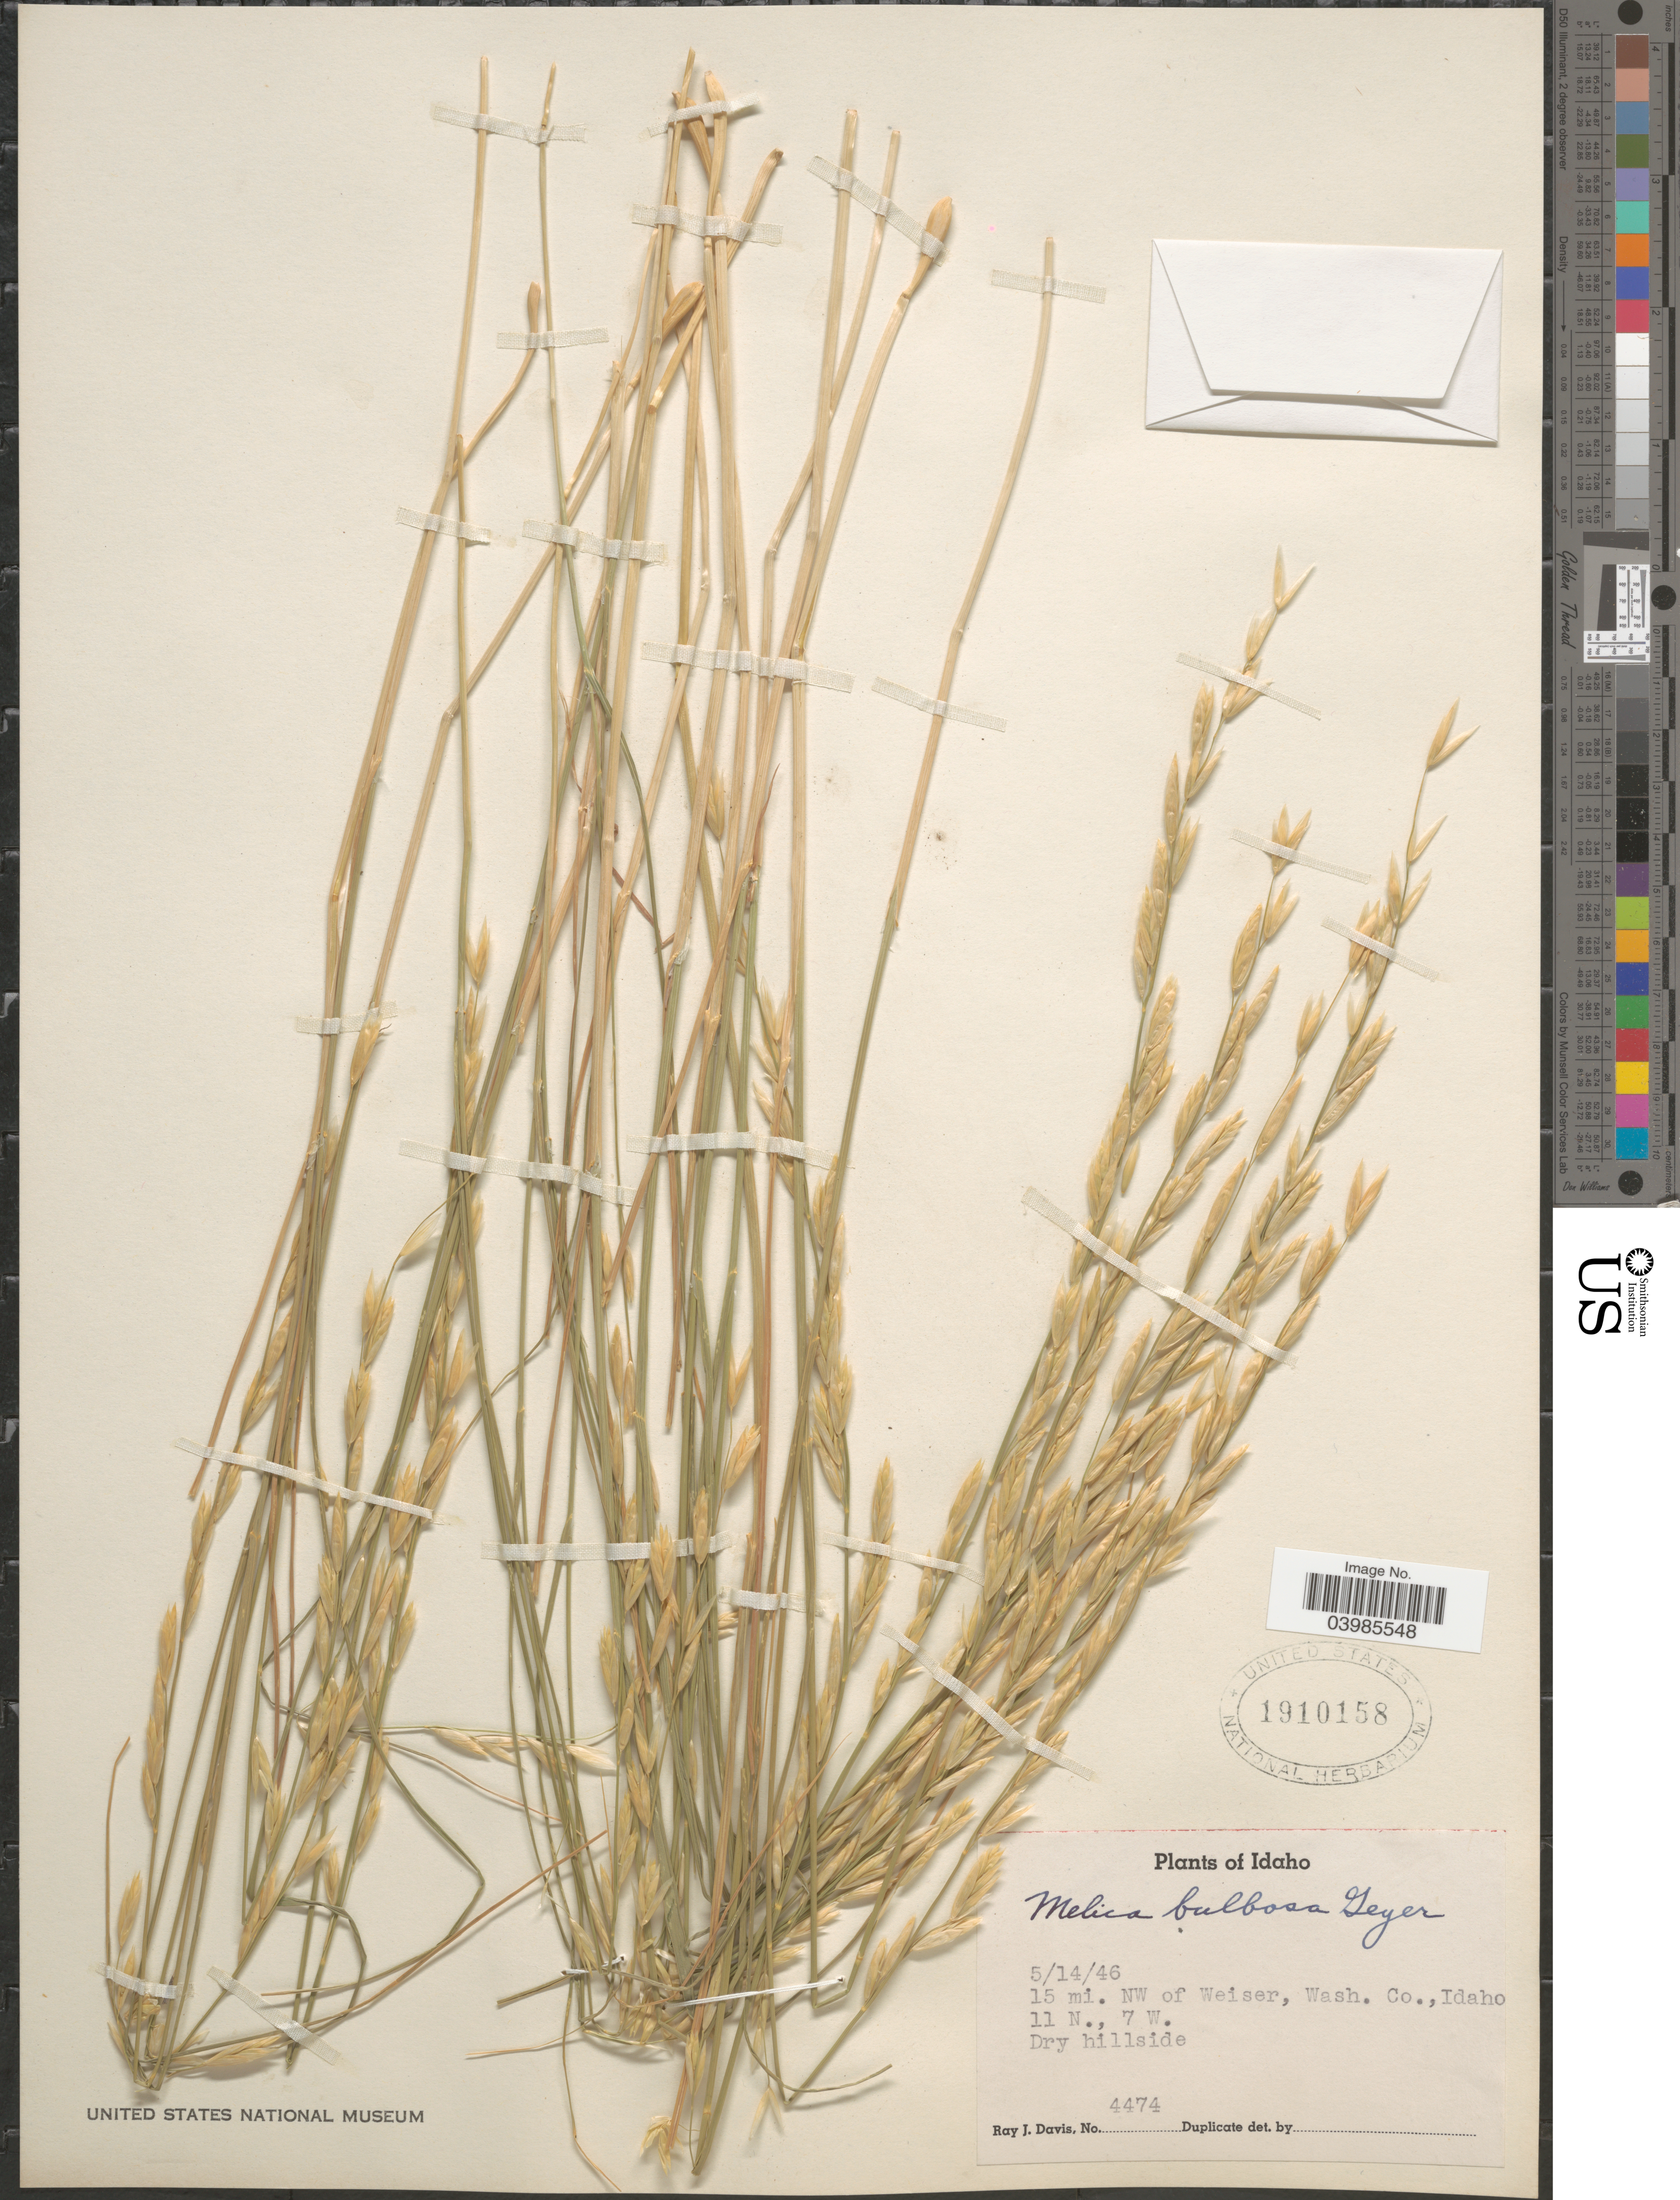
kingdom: Plantae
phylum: Tracheophyta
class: Liliopsida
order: Poales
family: Poaceae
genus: Melica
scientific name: Melica bulbosa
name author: Geyer ex Porter & J.M. Coult.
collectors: R. Davis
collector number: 4474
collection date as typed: Transcribed d/m/y: 14/5/46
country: United States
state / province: Idaho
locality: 15 mi. NW of Weiser, Wash. Co.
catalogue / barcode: US 1910158